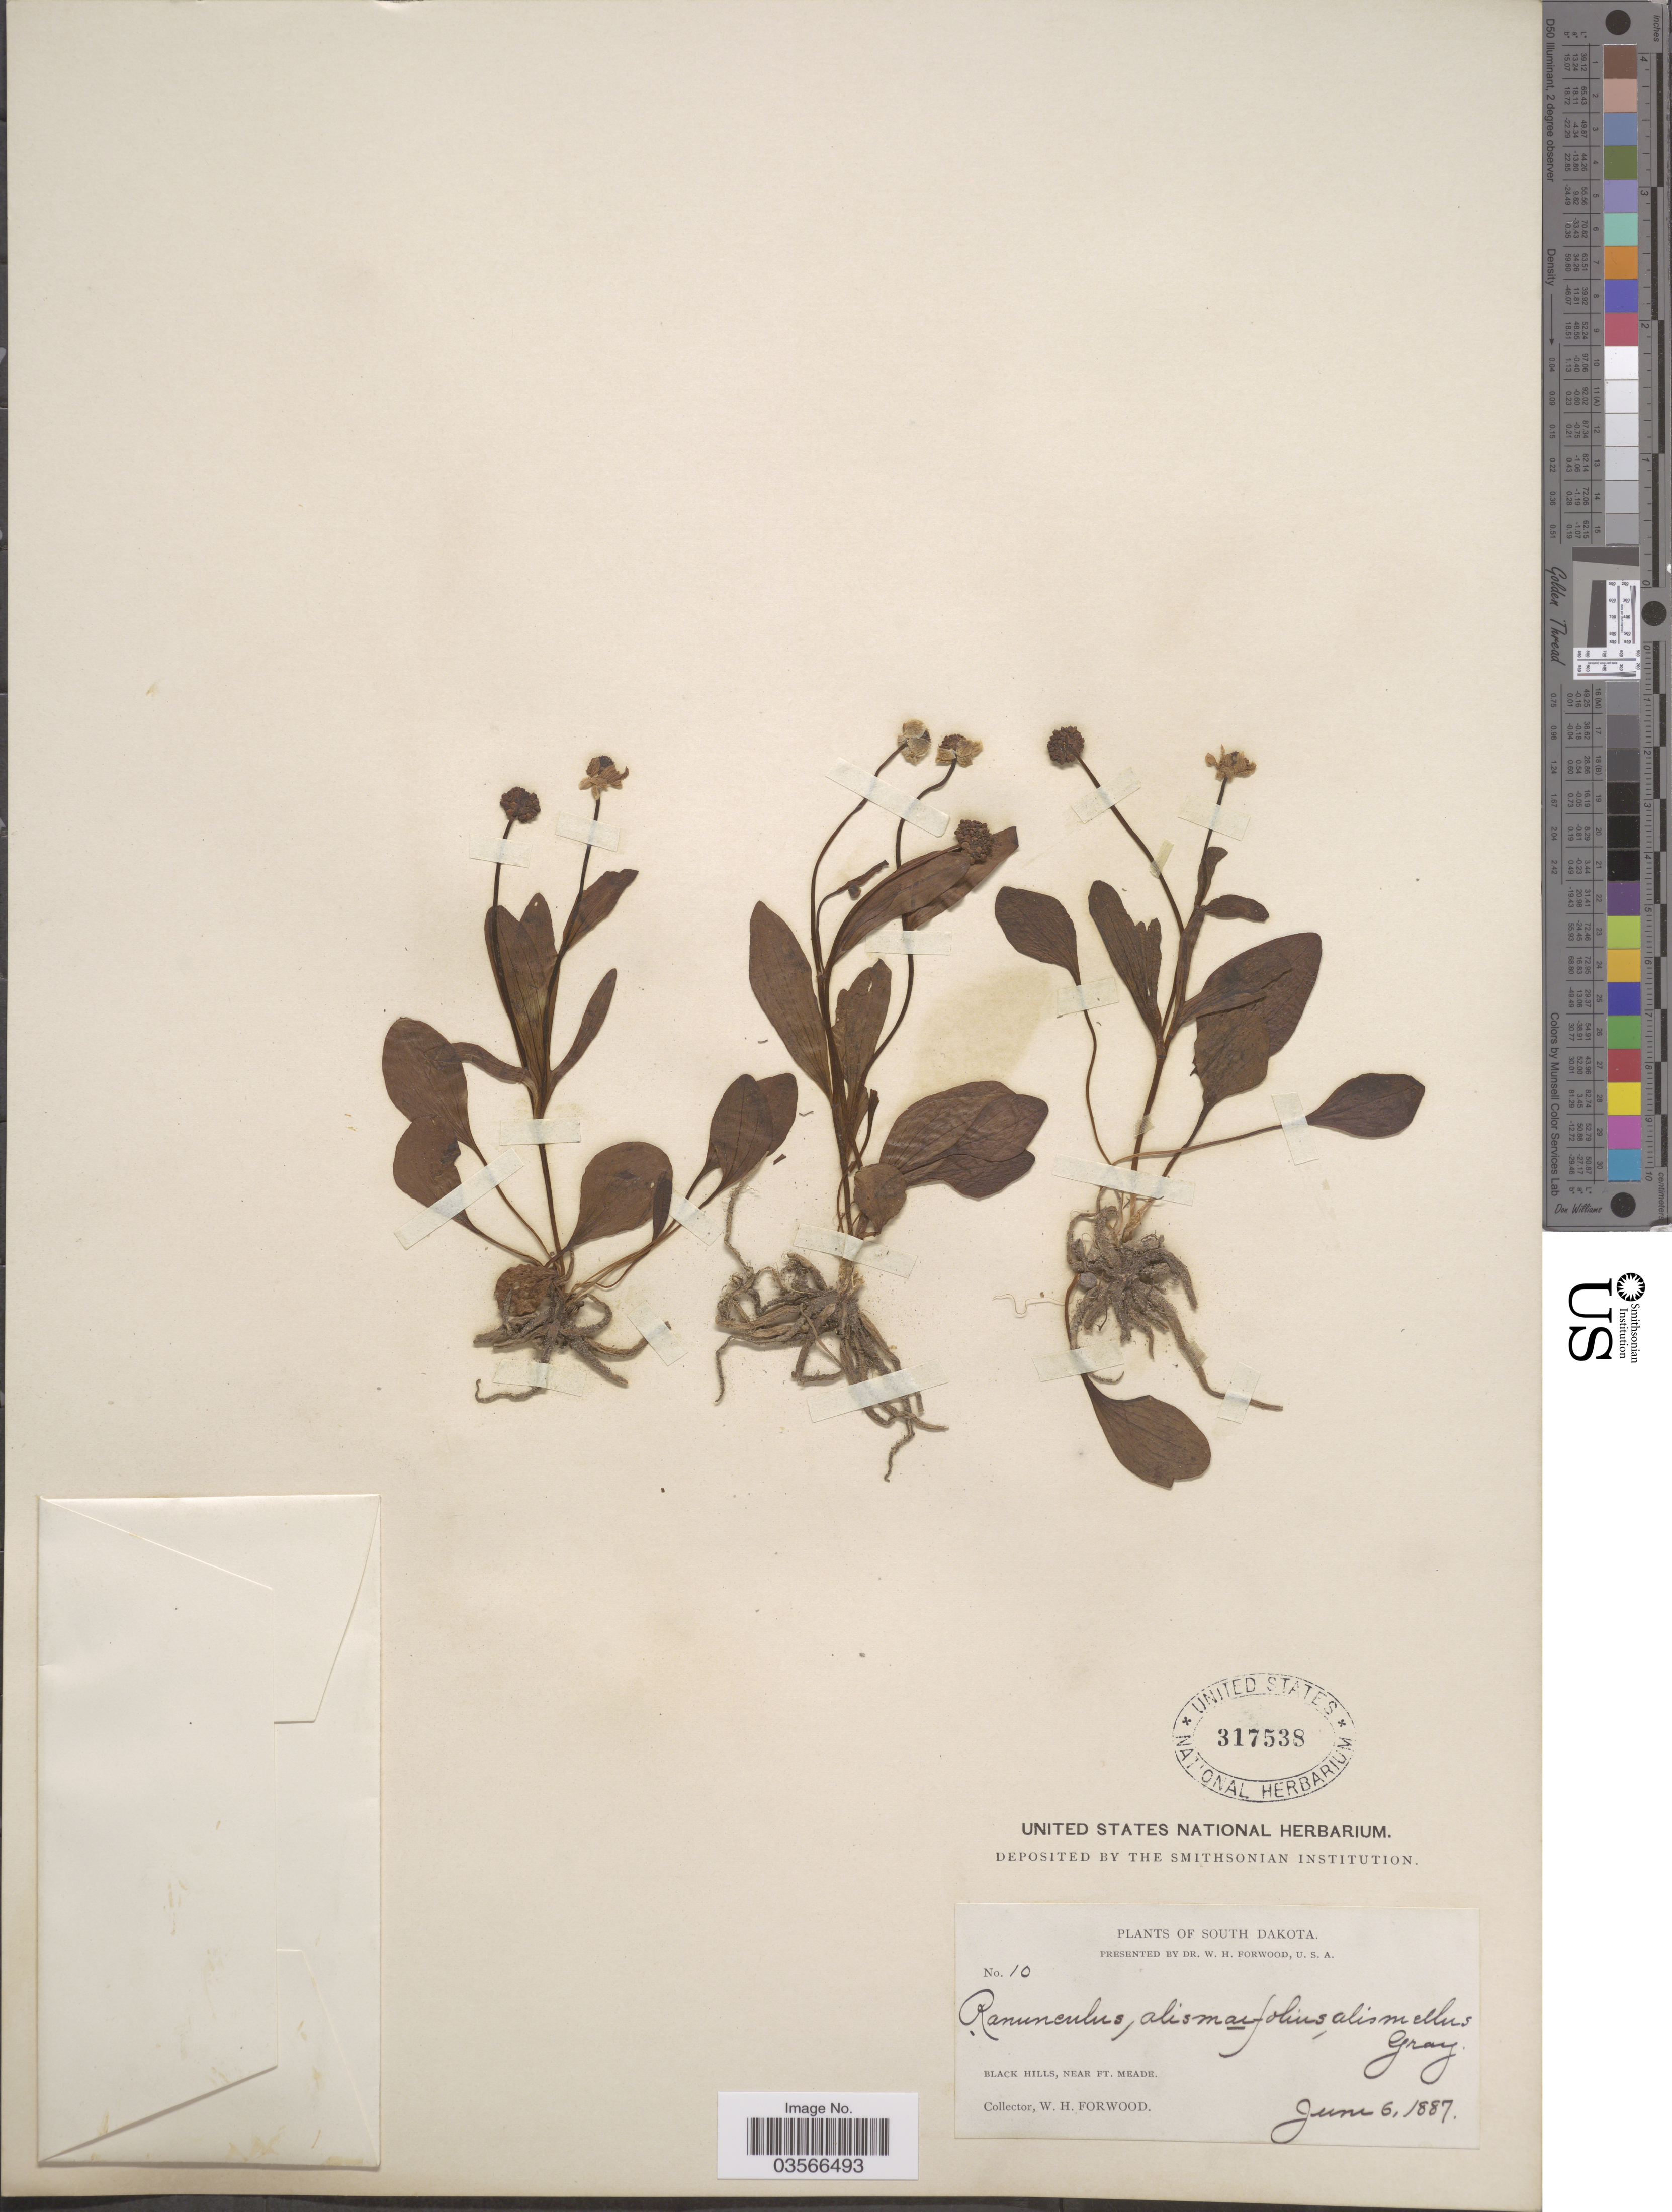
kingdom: Plantae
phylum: Tracheophyta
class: Magnoliopsida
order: Ranunculales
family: Ranunculaceae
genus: Ranunculus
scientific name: Ranunculus glaberrimus var. ellipticus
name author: (Greene) Greene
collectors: W. Forwood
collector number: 10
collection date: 1887-06-06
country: United States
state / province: South Dakota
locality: Black Hills, near Ft. Meade.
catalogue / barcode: US 317538